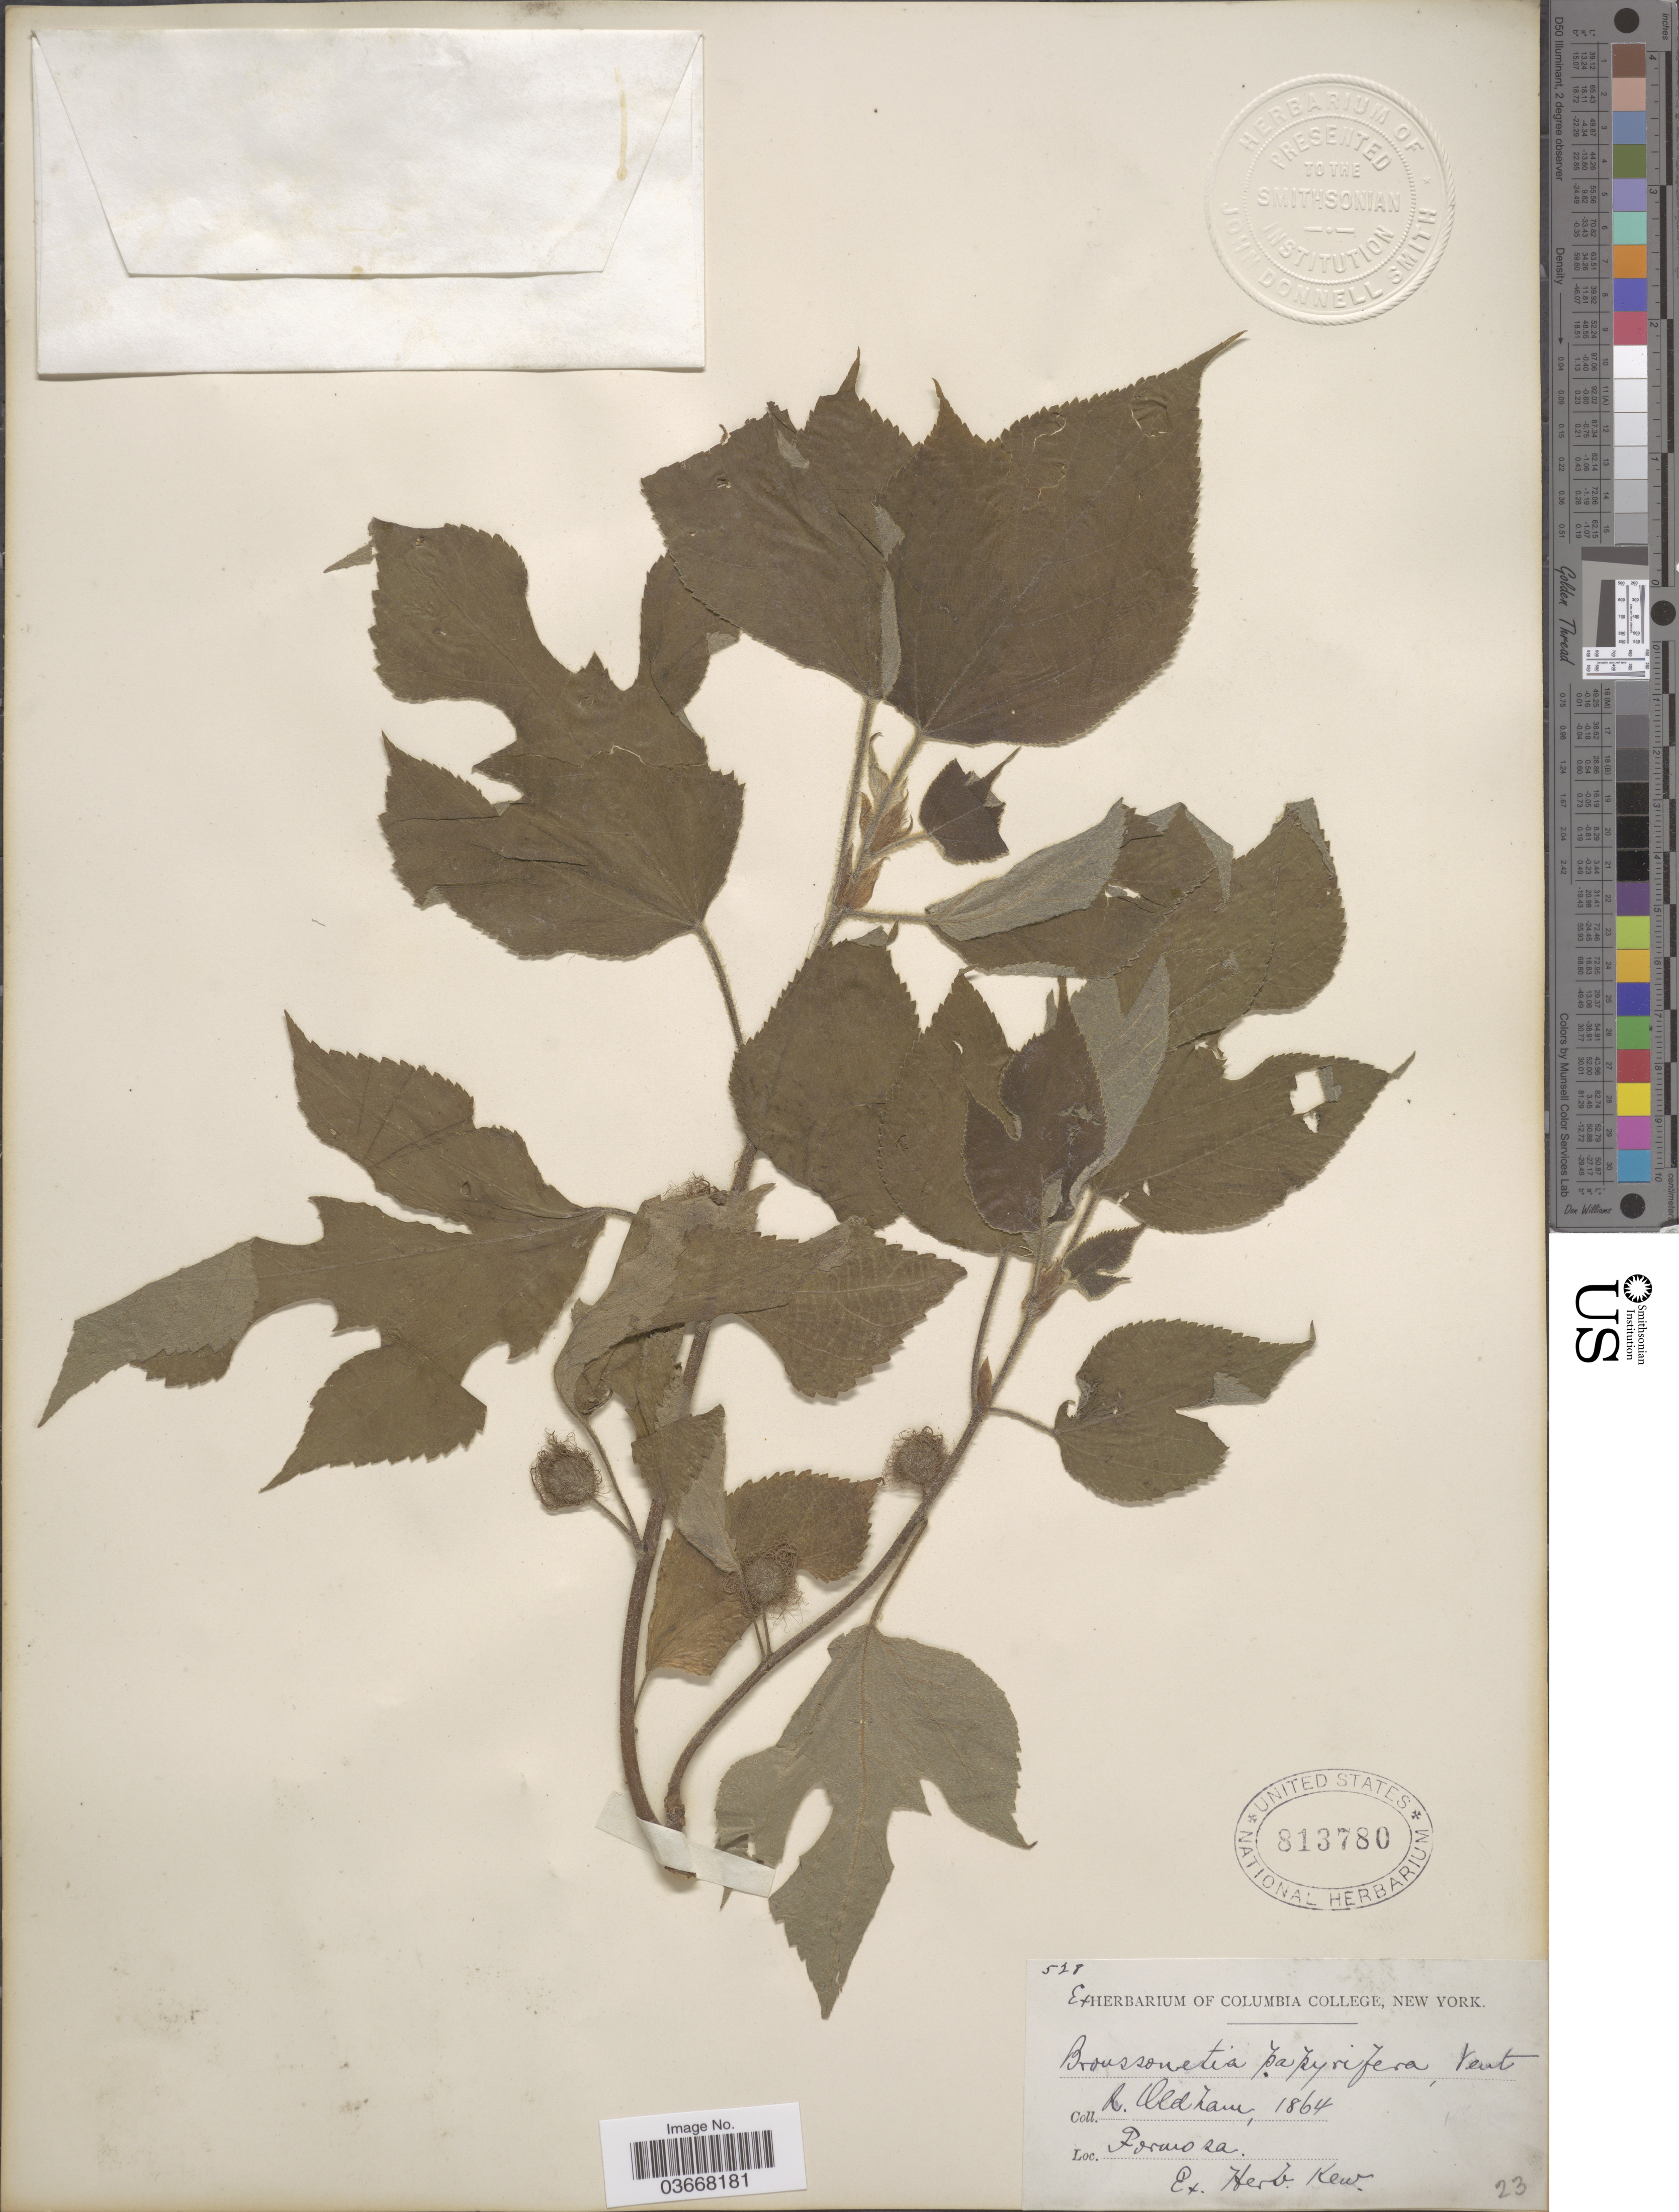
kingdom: Plantae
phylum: Tracheophyta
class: Magnoliopsida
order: Rosales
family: Moraceae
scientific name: Broussoneta papyrifera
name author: (L.) L'Hér. ex Vent.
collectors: R. Oldham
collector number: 528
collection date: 1864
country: Taiwan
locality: Formosa.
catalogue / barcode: US 813780